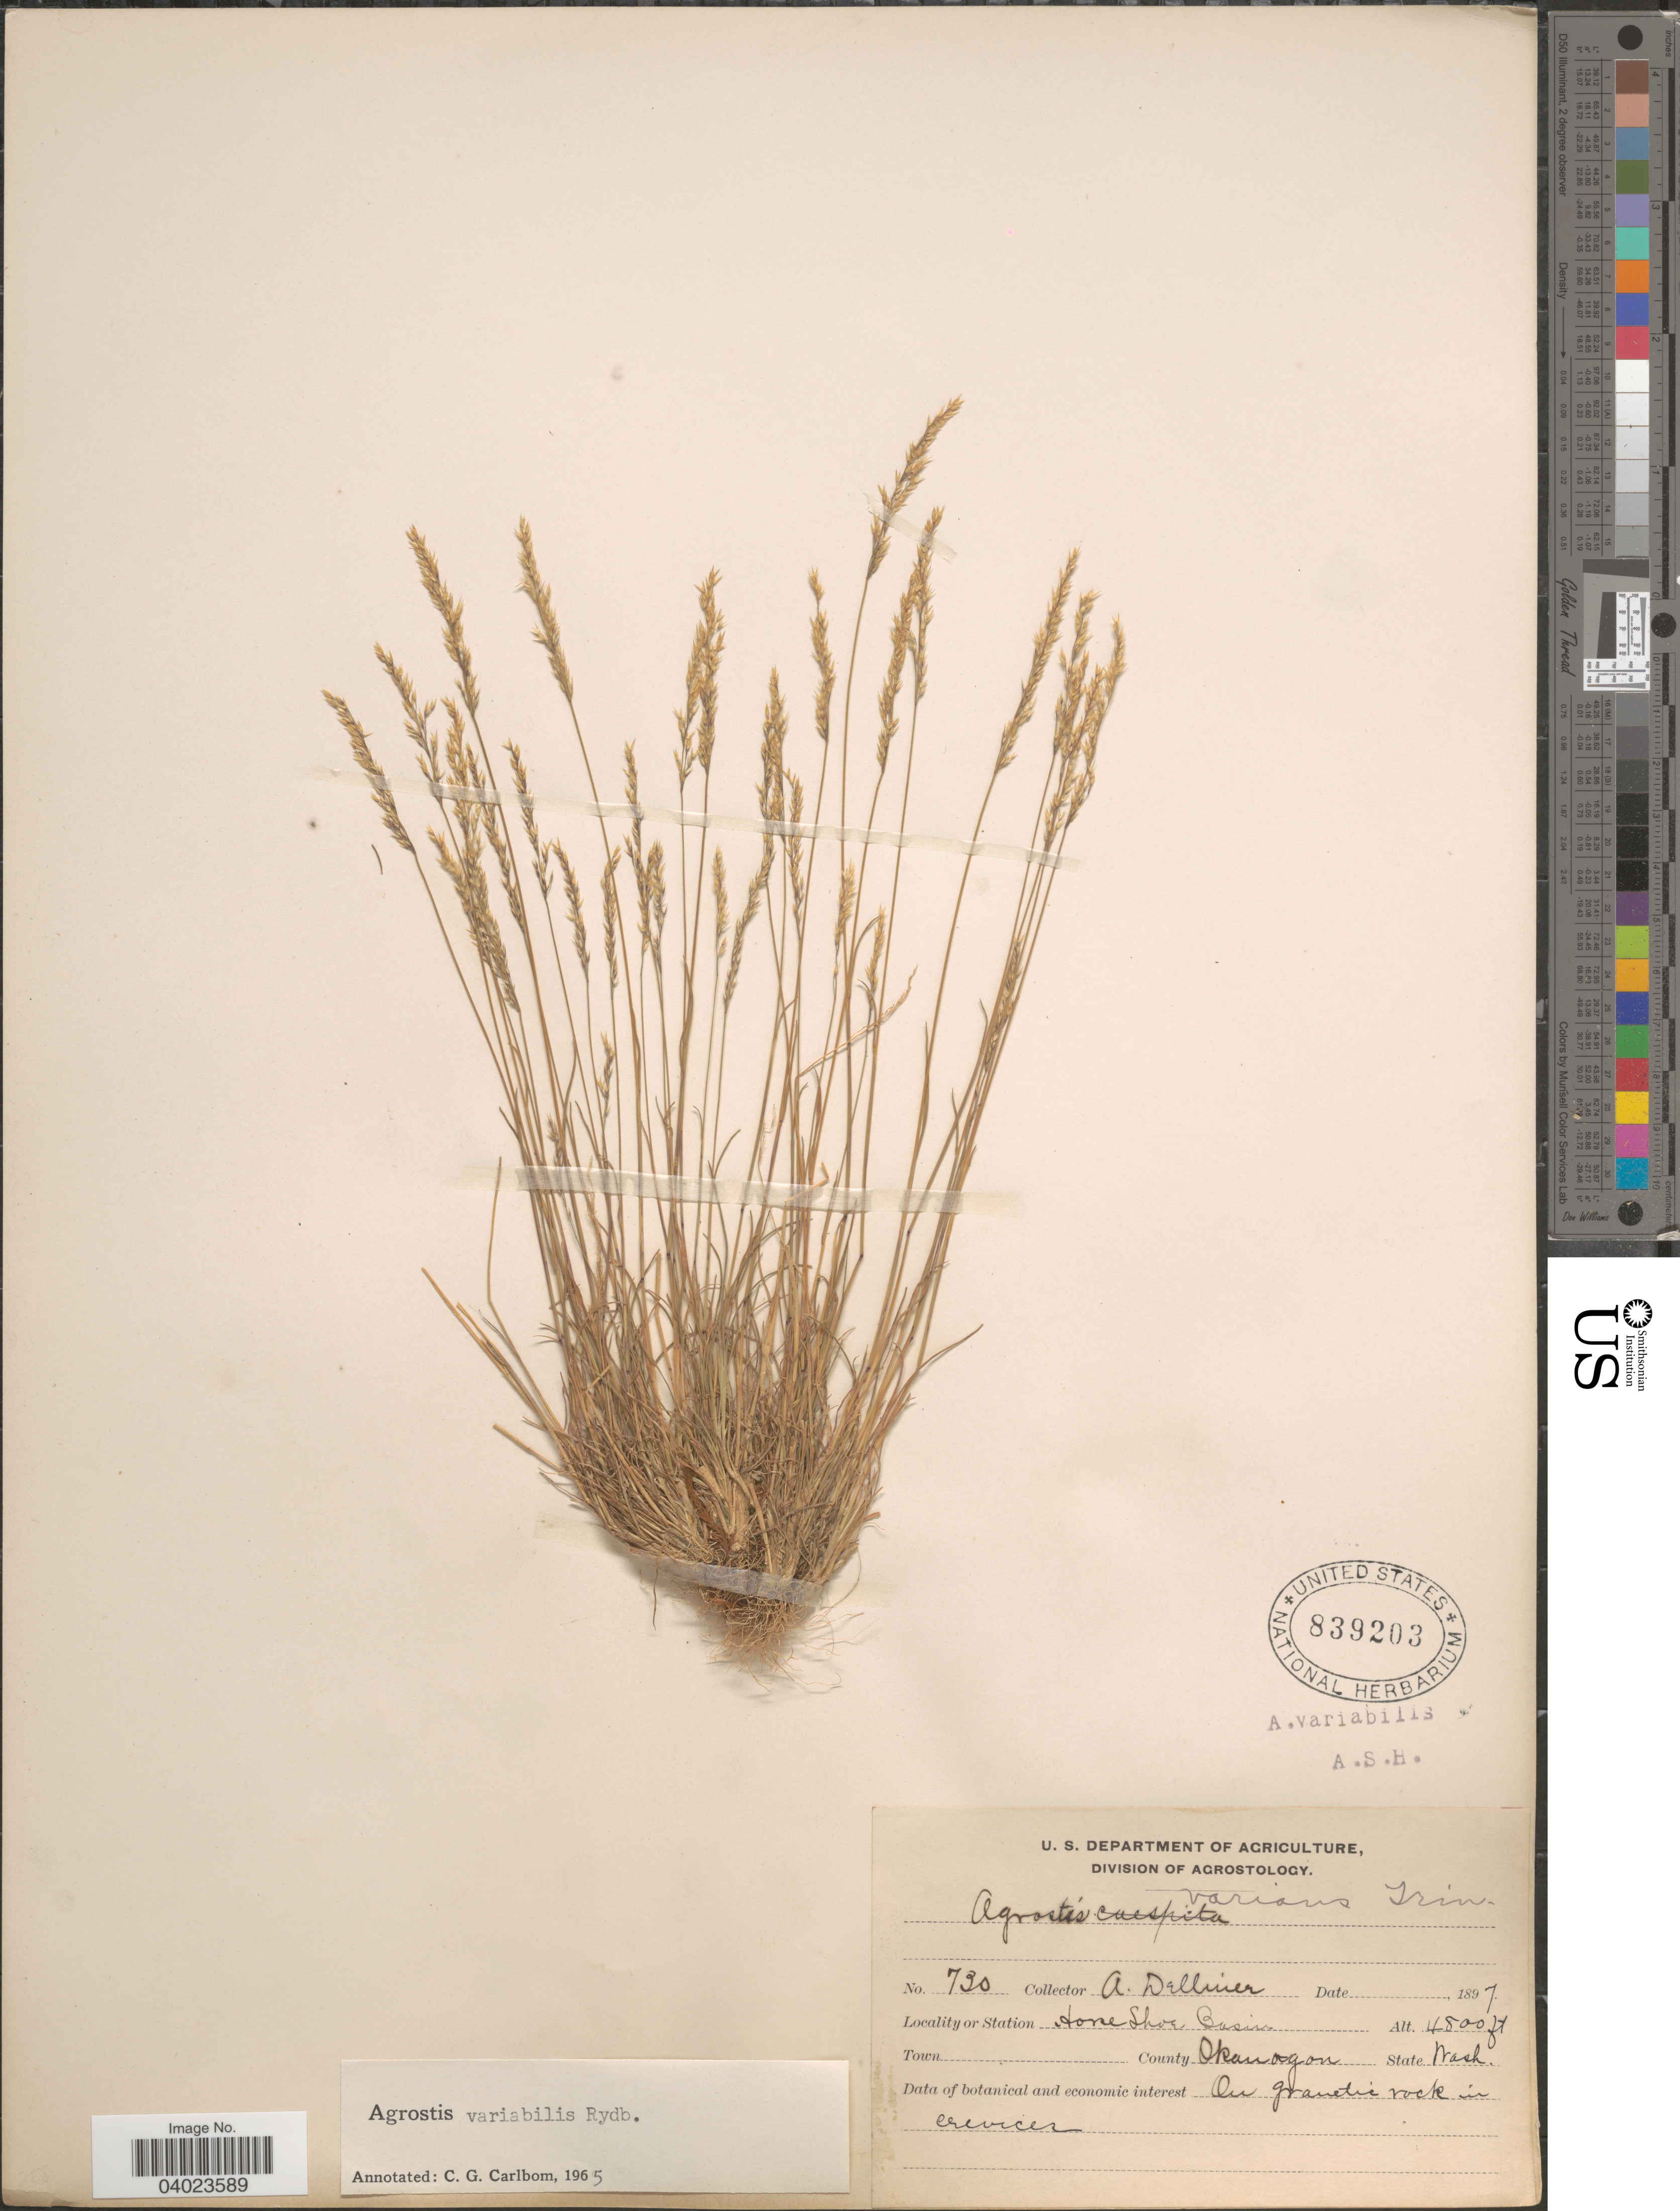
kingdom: Plantae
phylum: Tracheophyta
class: Liliopsida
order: Poales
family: Poaceae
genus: Agrostis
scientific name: Agrostis variabilis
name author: Rydb.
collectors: A. Delliner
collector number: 730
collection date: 1897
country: United States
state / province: Washington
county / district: Okanogan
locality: Horse Shoe Basin. County Okanogan.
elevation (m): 1463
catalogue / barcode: US 839203